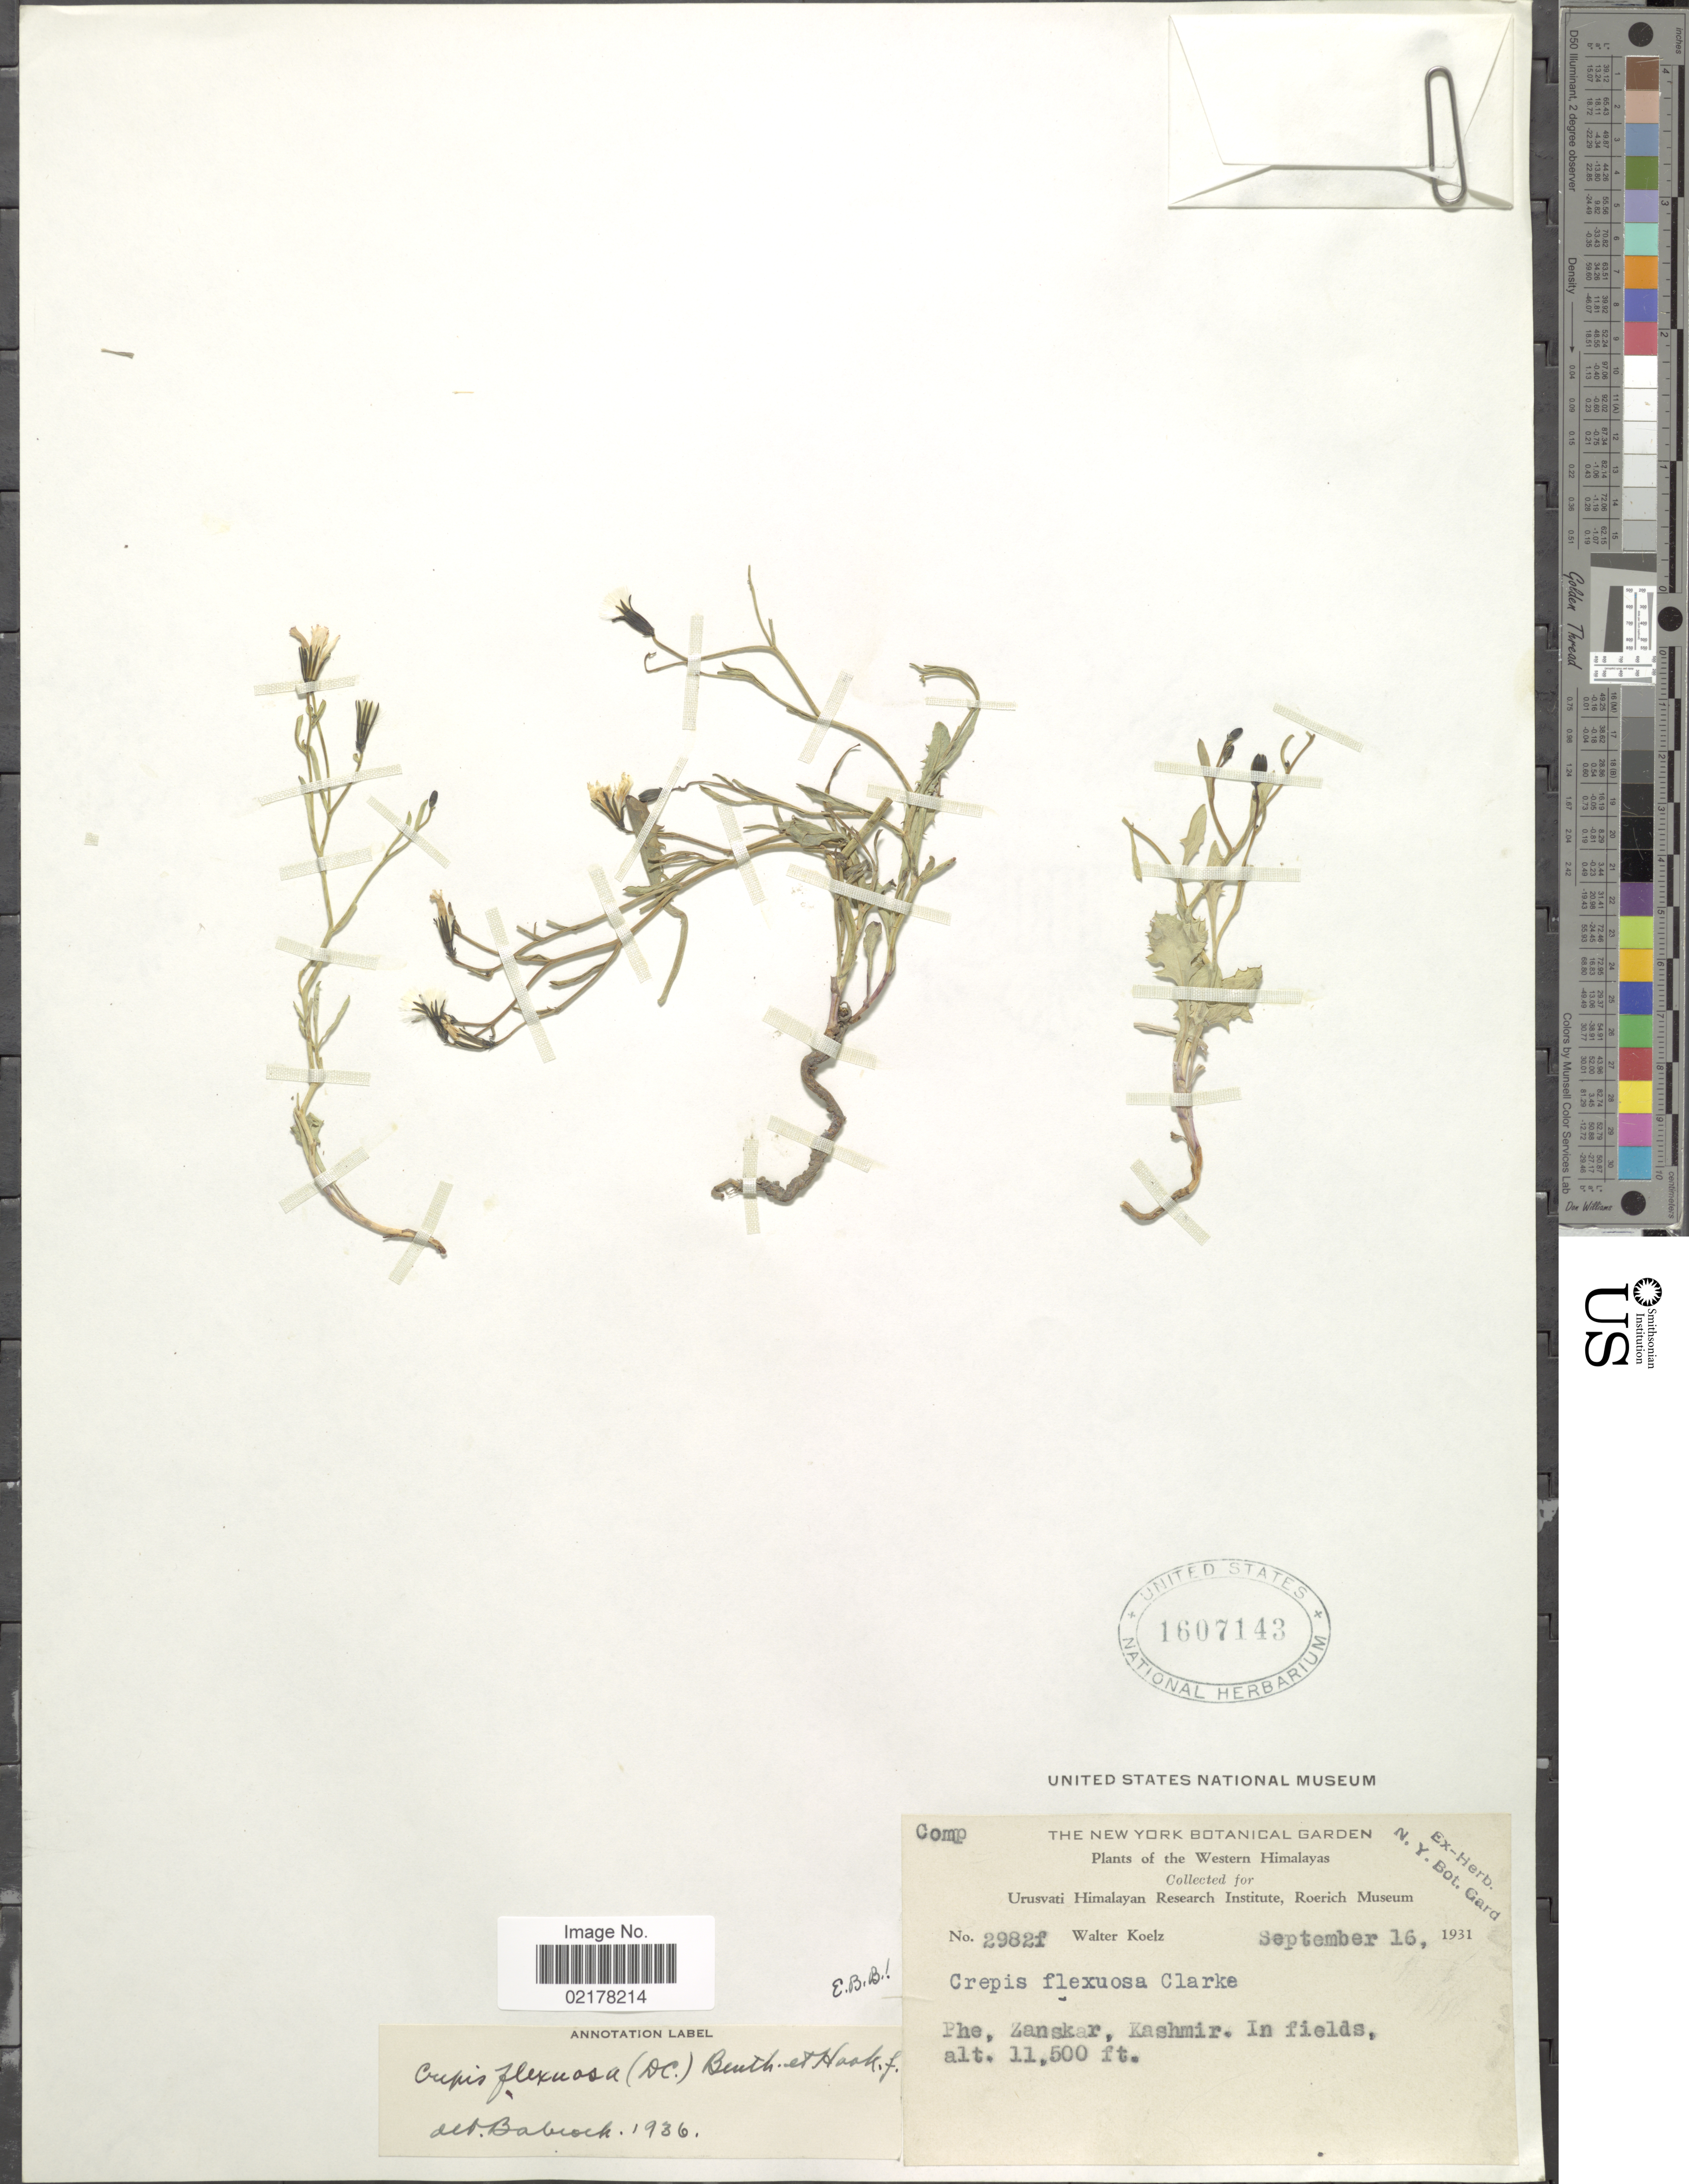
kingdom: Plantae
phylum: Tracheophyta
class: Magnoliopsida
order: Asterales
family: Asteraceae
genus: Askellia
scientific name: Askellia flexuosa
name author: (Ledeb.) W.A. Weber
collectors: W. N. Koelz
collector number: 2982f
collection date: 1931-09-16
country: India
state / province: Jammu and Kashmir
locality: Phe, Zanskar, Kashmir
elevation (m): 3505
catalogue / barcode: US 1607143